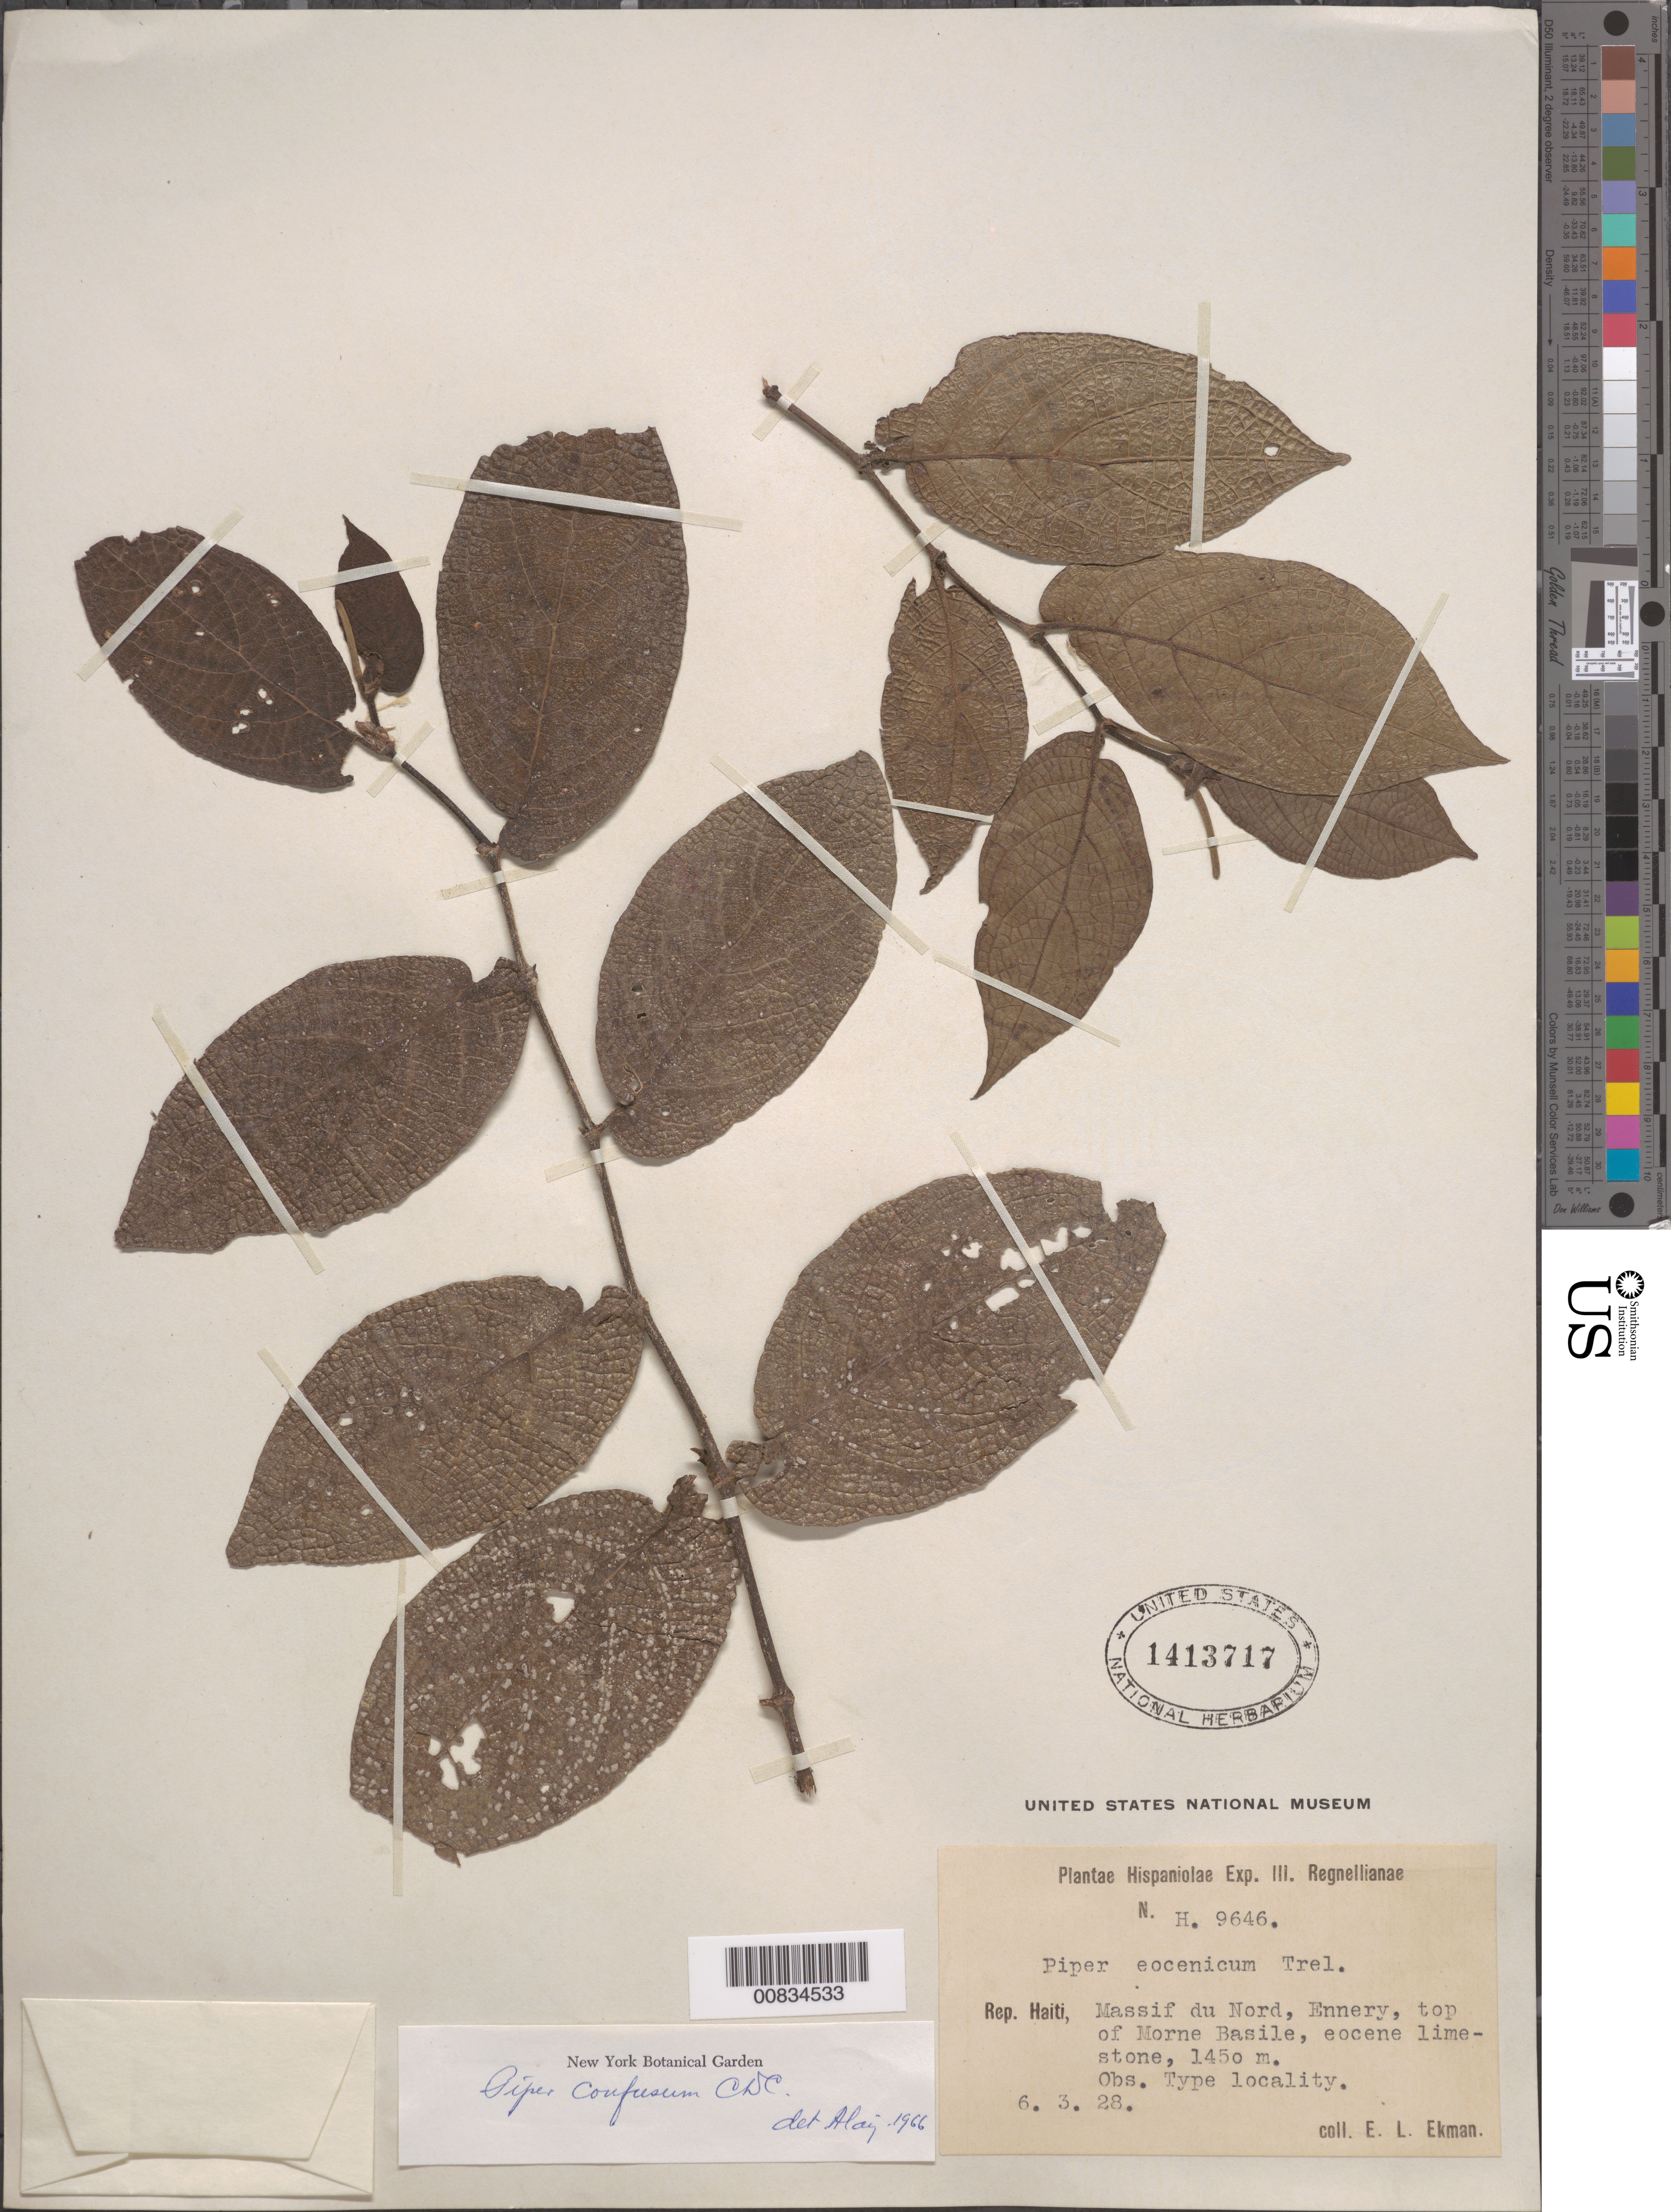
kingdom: Plantae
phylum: Tracheophyta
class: Magnoliopsida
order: Piperales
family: Piperaceae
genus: Piper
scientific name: Piper confusum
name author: C. DC.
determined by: Liogier, Alain H.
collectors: E. L. Ekman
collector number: H 9646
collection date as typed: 06 Mar 1928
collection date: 1928-03-06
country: Haiti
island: Hispaniola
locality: Massif du Nord, Ennery, top of Morne Basile.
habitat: Eocene limestone.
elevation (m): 1450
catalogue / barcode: US 1413717